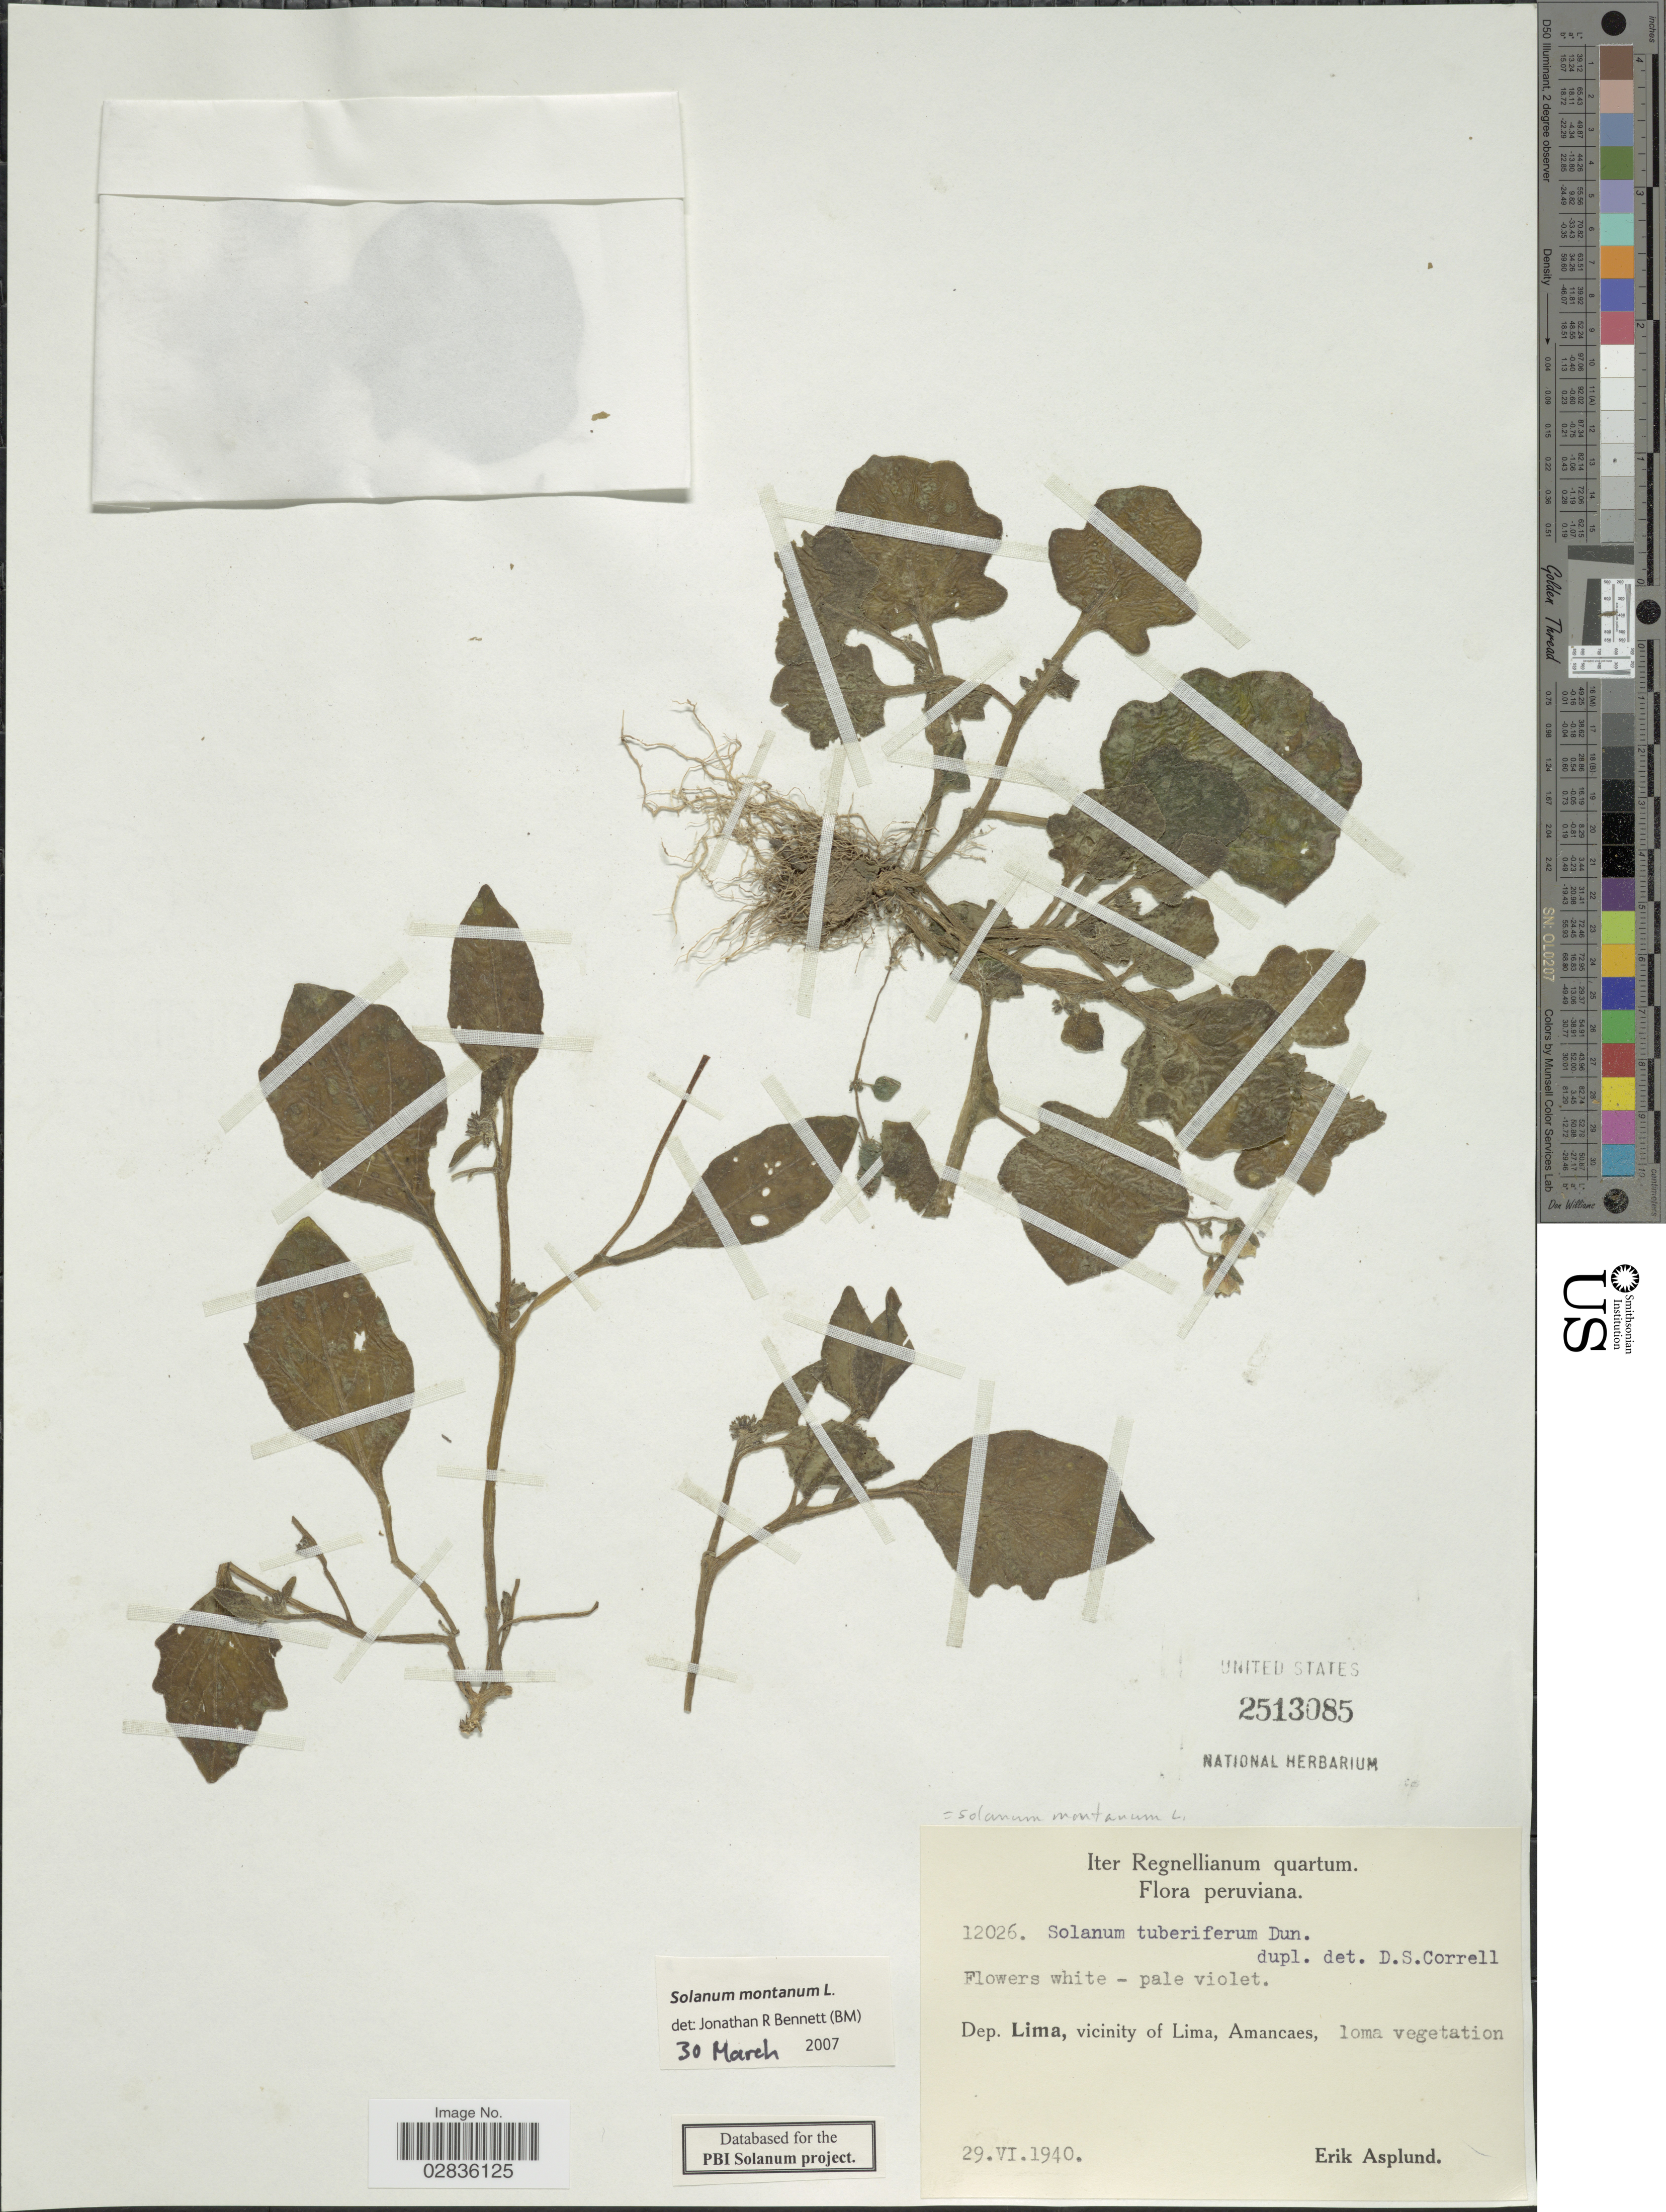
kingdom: Plantae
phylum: Tracheophyta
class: Magnoliopsida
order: Solanales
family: Solanaceae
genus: Solanum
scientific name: Solanum montanum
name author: L.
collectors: E. Asplund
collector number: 12026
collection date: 1940-06-29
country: Peru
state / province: Lima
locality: Dep. Lima, vicinity of Lima, Amancaes.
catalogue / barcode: US 2513085